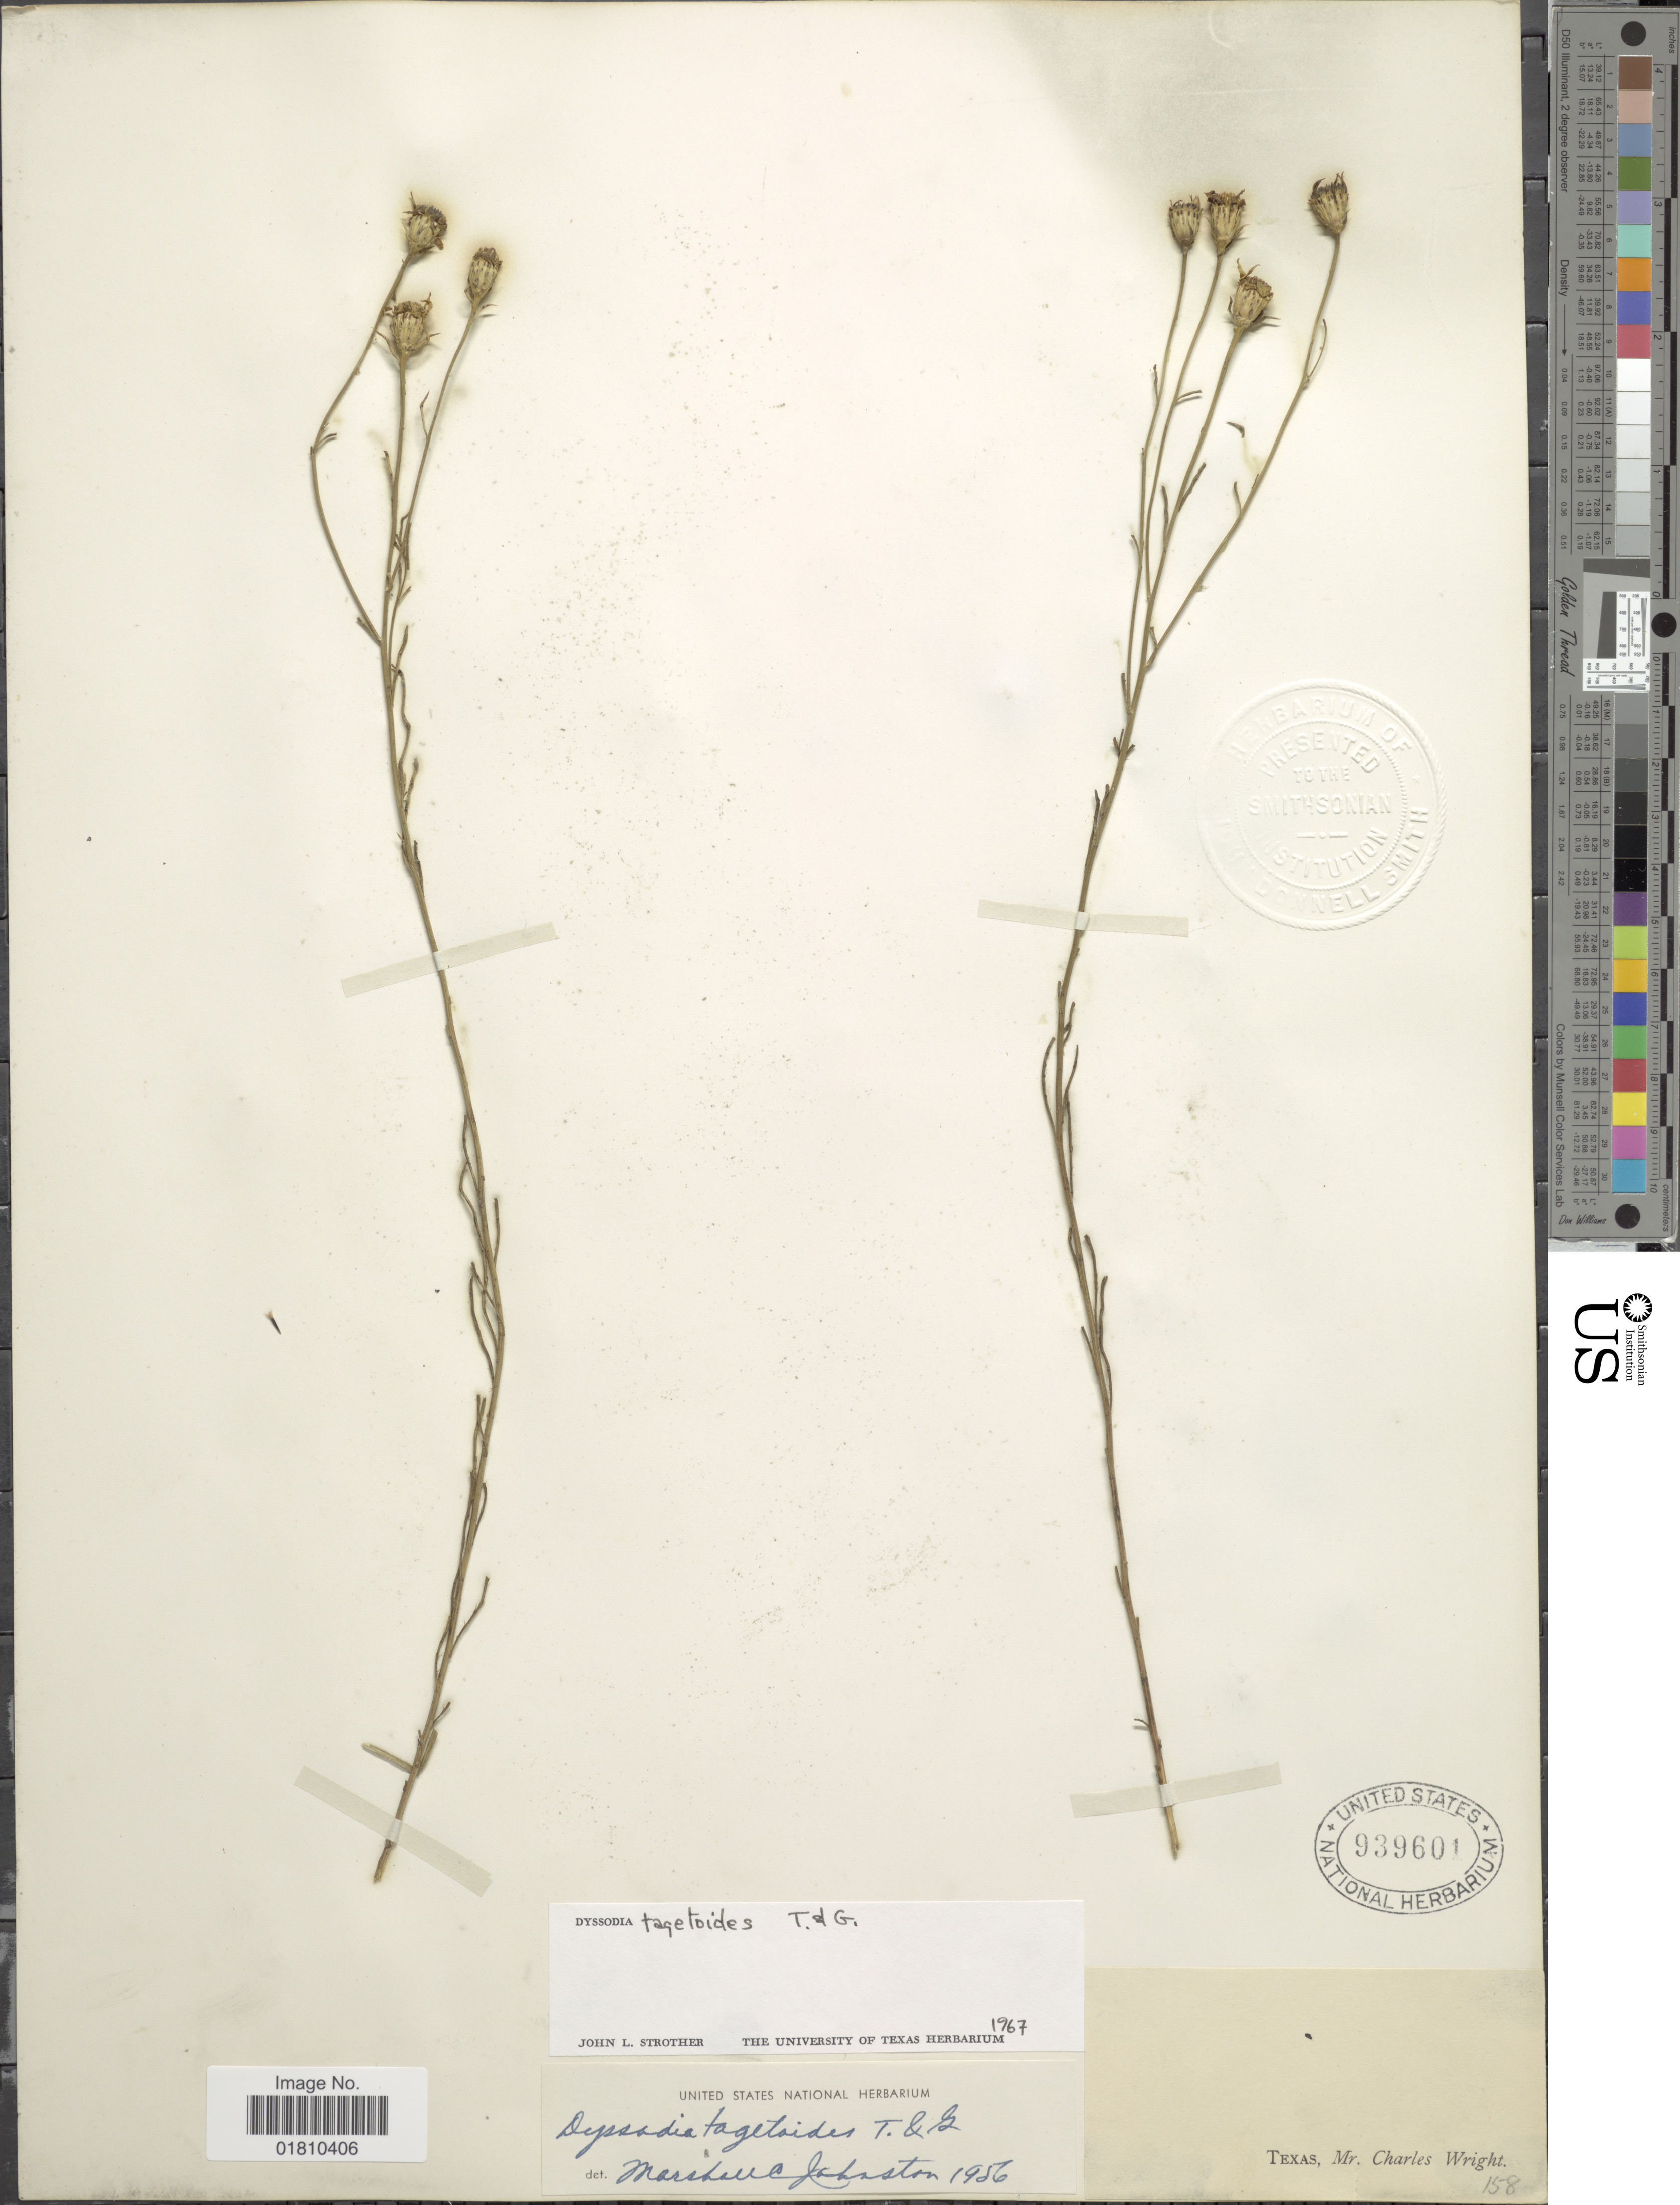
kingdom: Plantae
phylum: Tracheophyta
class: Magnoliopsida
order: Asterales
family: Asteraceae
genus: Dysodiopsis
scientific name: Dysodiopsis tagetoides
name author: (Torr. & A. Gray) Rydb.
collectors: C. H. Wright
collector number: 158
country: United States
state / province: Texas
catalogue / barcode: US 939601